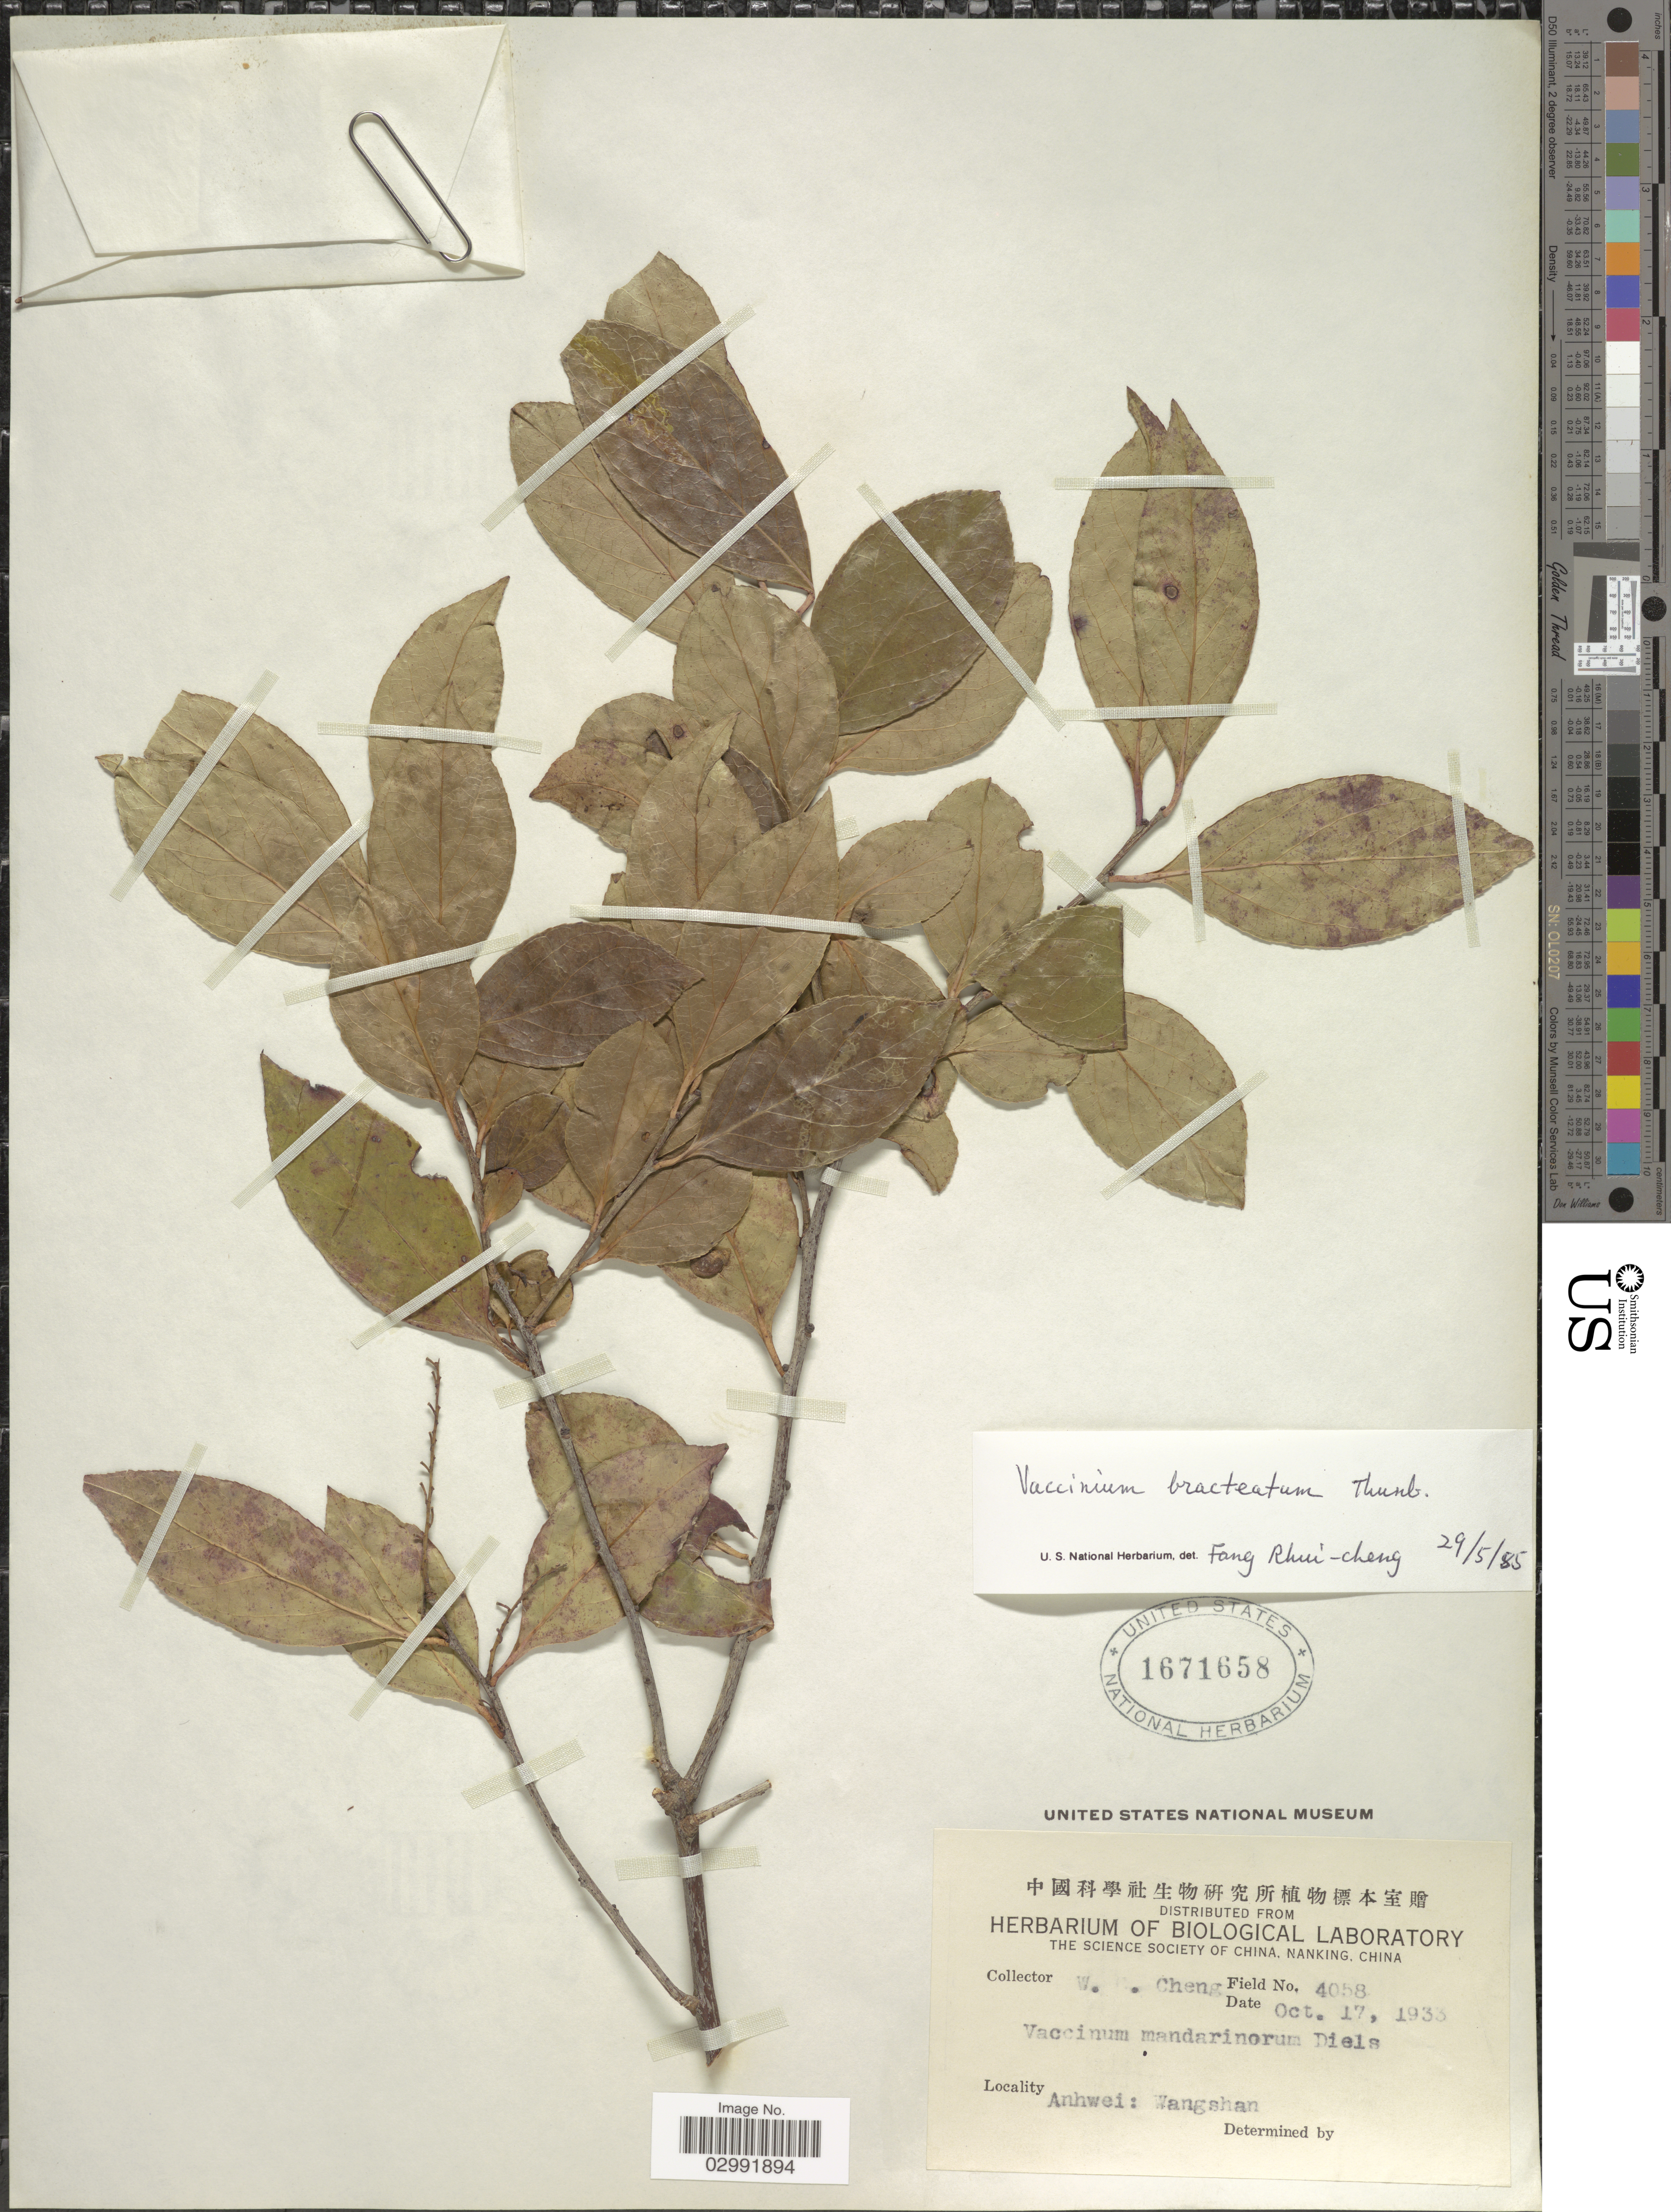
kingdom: Plantae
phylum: Tracheophyta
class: Magnoliopsida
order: Ericales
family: Ericaceae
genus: Vaccinium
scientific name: Vaccinium bracteatum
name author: Thunb.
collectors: W. C. Cheng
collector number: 4058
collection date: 1933-10-17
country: China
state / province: Anhui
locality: Anhwei: Wangshan.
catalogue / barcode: US 1671658